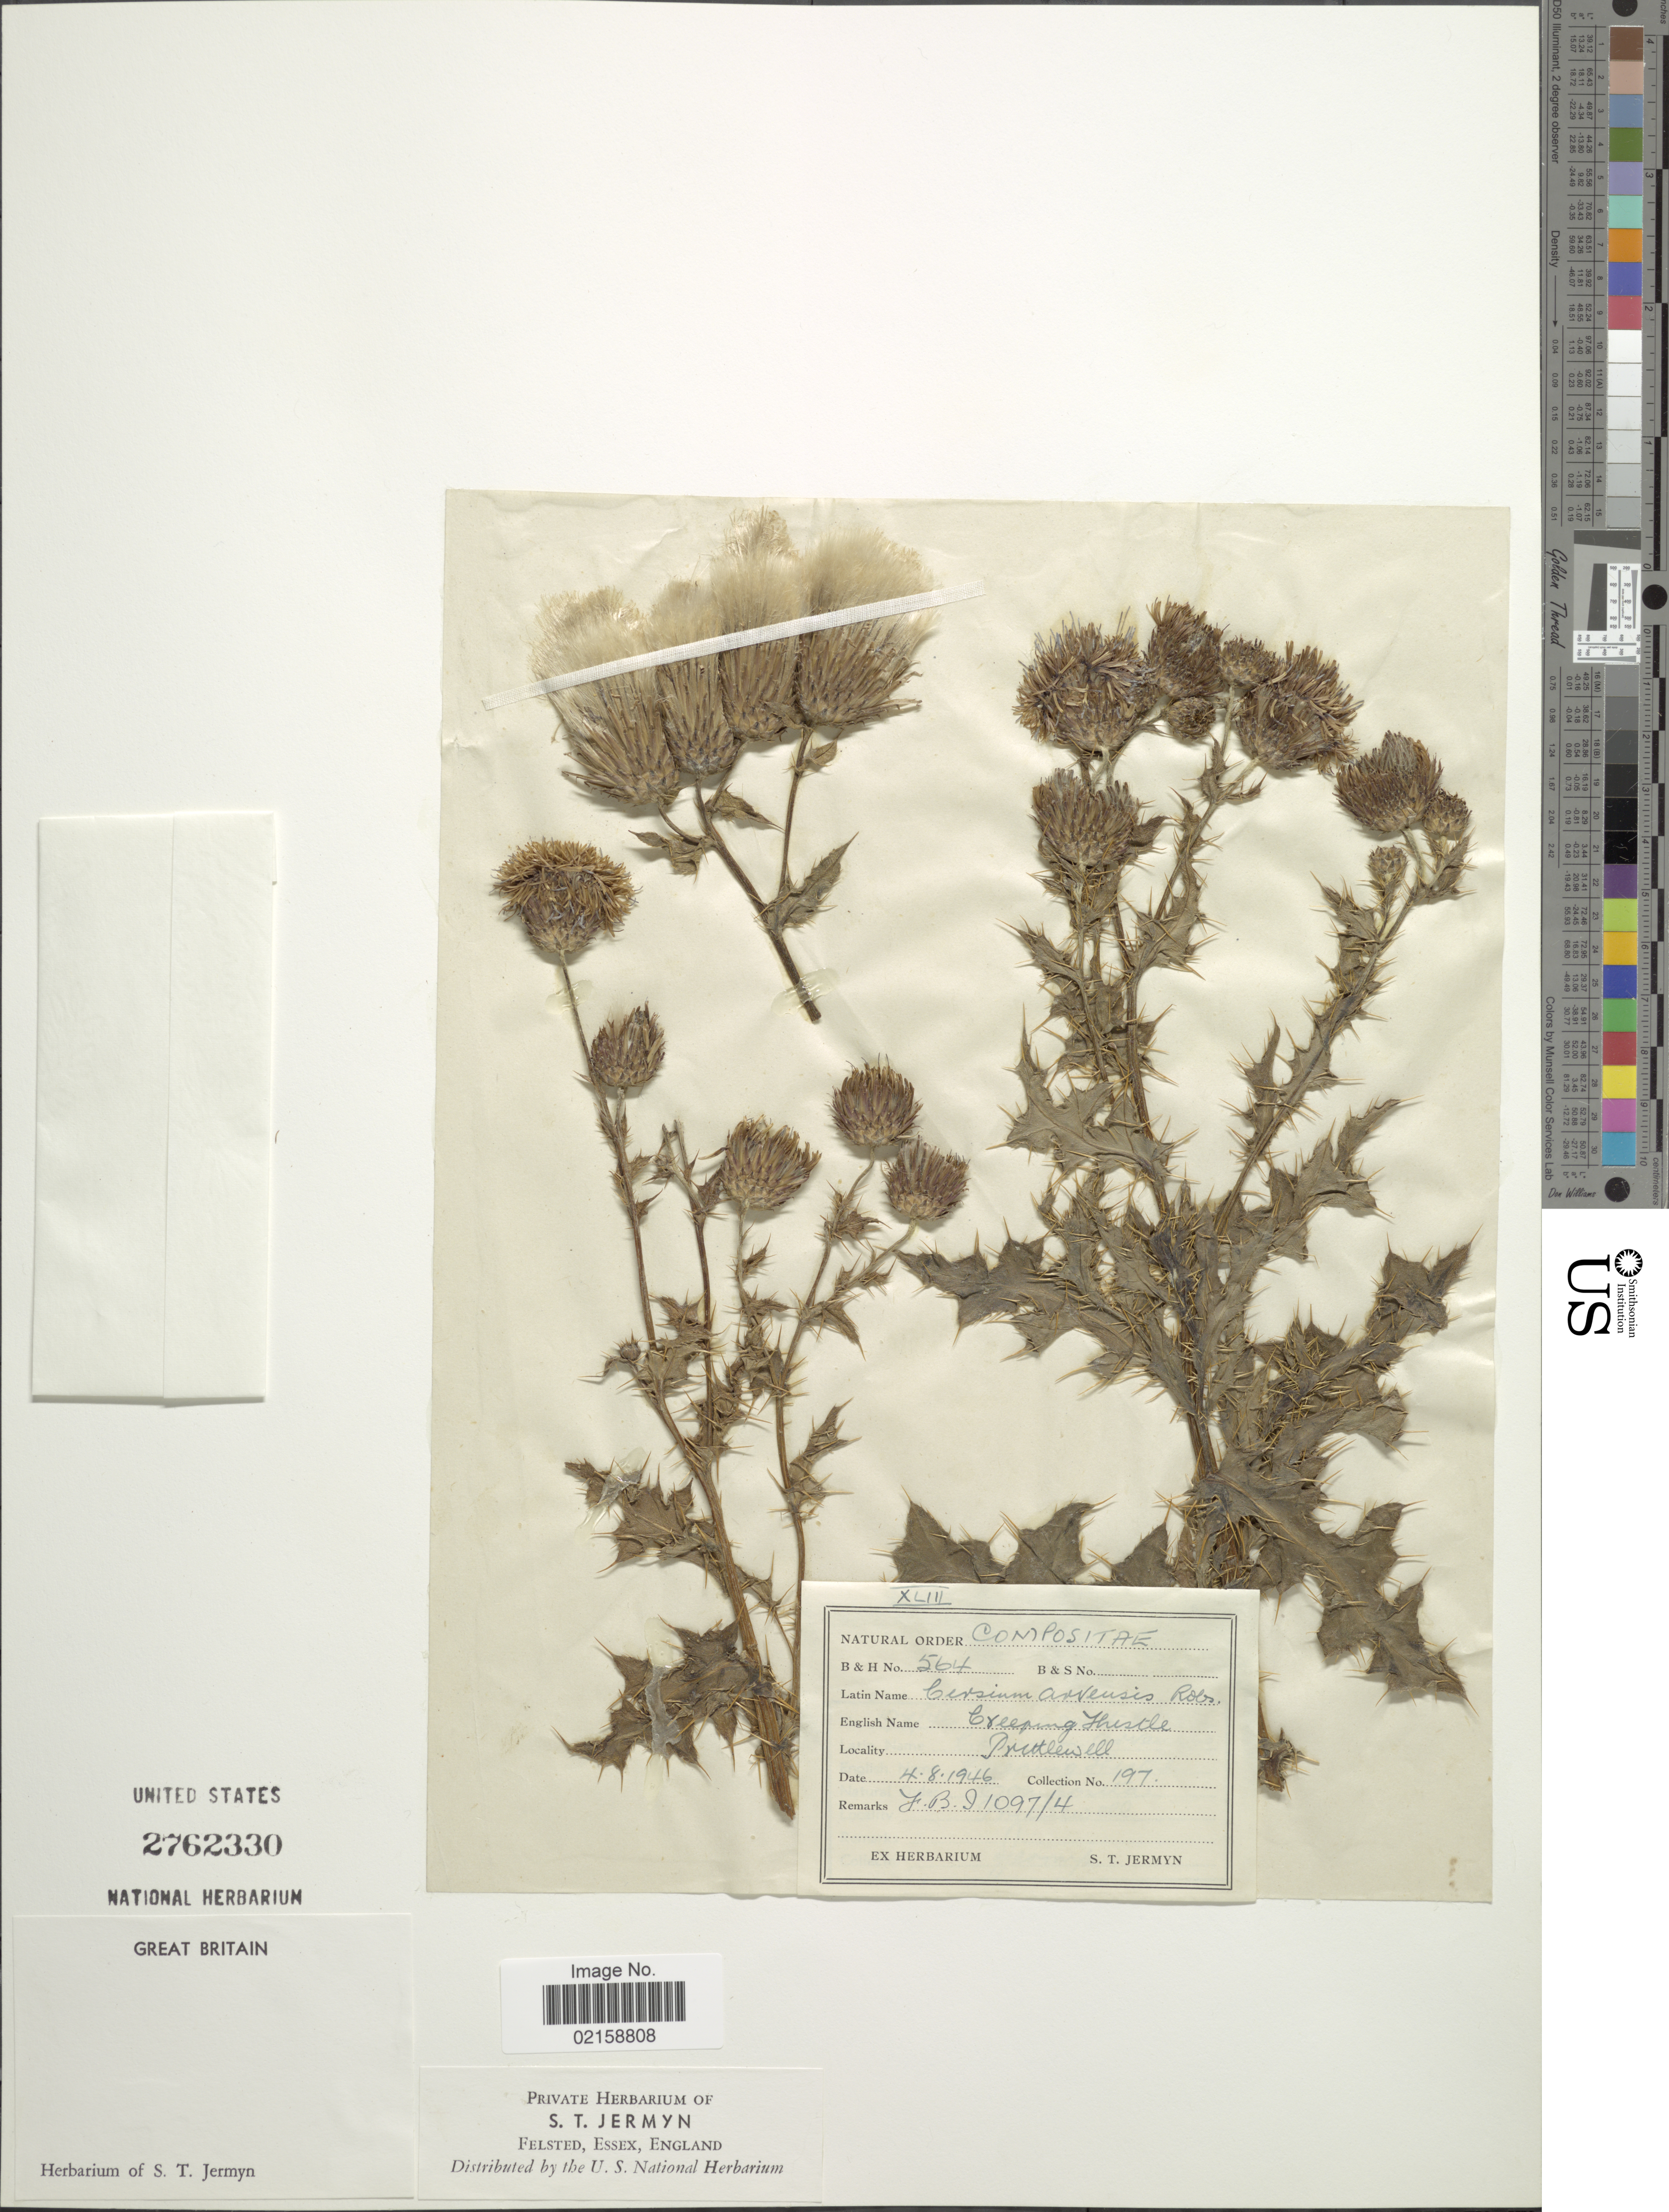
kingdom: Plantae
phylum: Tracheophyta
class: Magnoliopsida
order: Asterales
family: Asteraceae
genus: Cirsium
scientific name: Cirsium arvense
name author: (L.) Scop.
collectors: S. Jermyn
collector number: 197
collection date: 1946-08-04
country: United Kingdom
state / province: England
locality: Prittlewell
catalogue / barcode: US 2762330